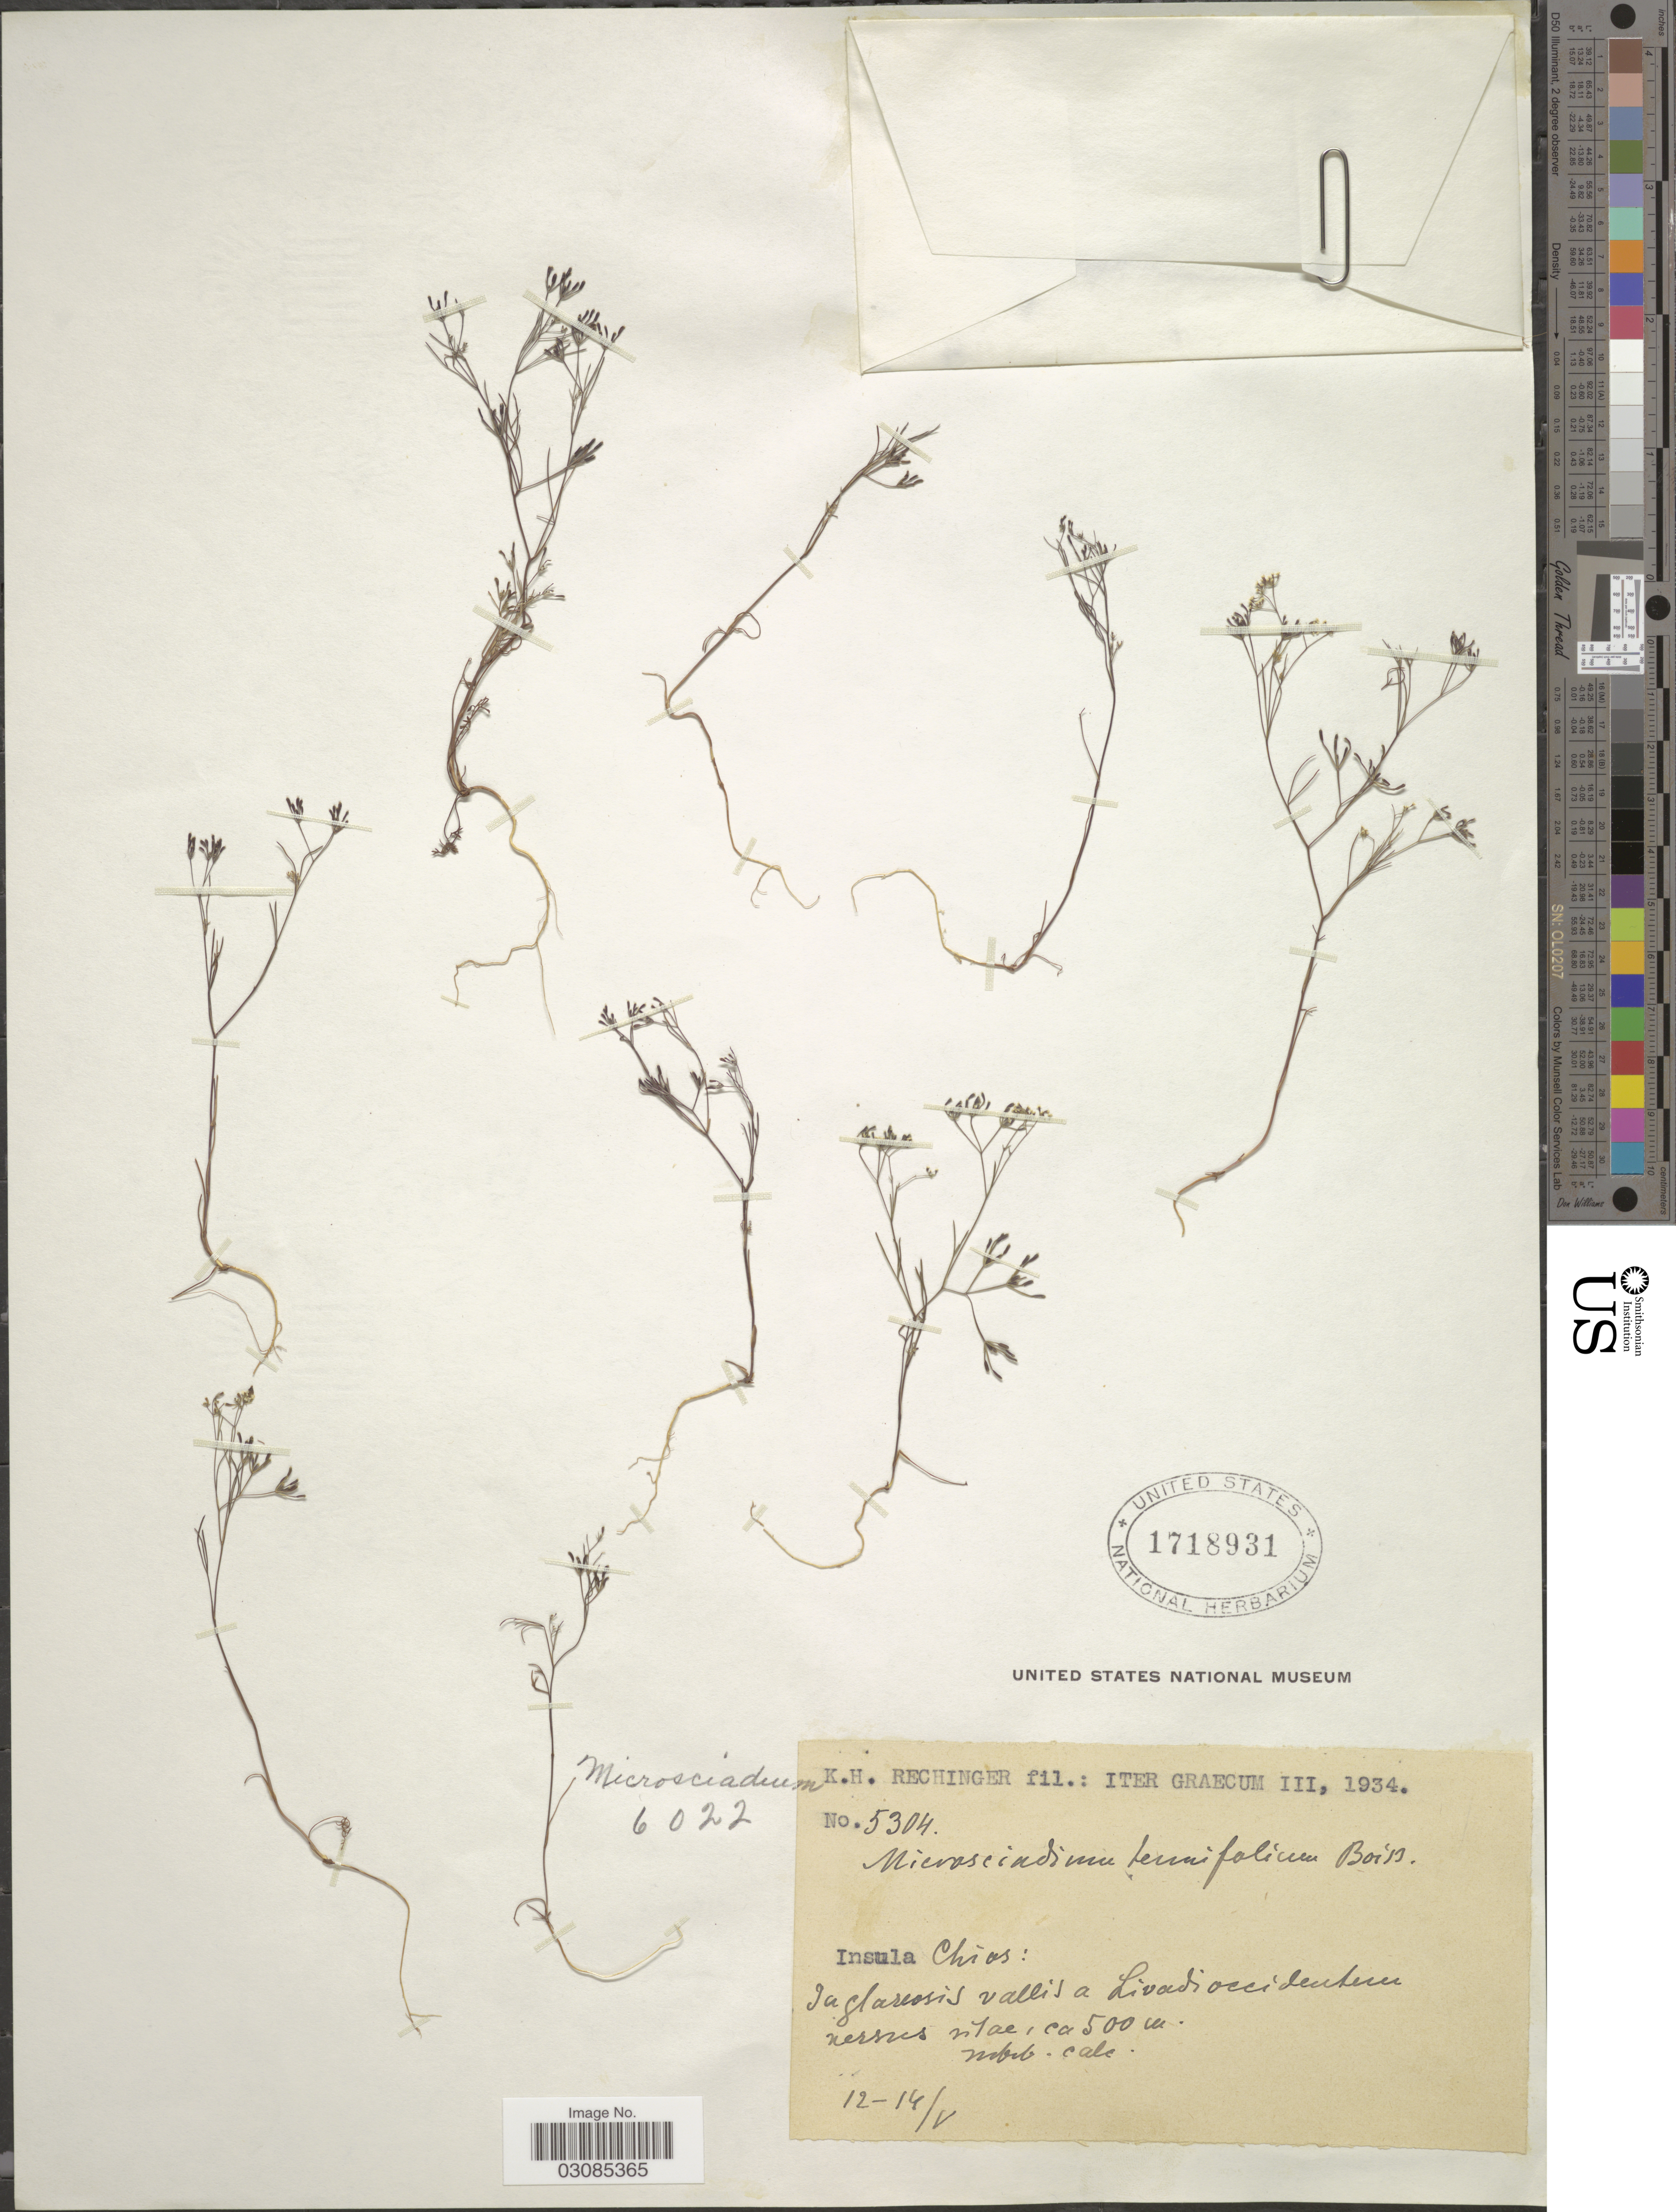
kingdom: Plantae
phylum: Tracheophyta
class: Magnoliopsida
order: Apiales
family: Apiaceae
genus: Microsciadium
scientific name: Microsciadium minutum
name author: Briq.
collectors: K. H. Rechinger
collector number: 5304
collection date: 1934-05-12/1934-05-14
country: Greece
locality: Insula Chios: In glareosis vallis a Livadi occidentem nerrus vitae. Iter Graecum.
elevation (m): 500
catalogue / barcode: US 1718931